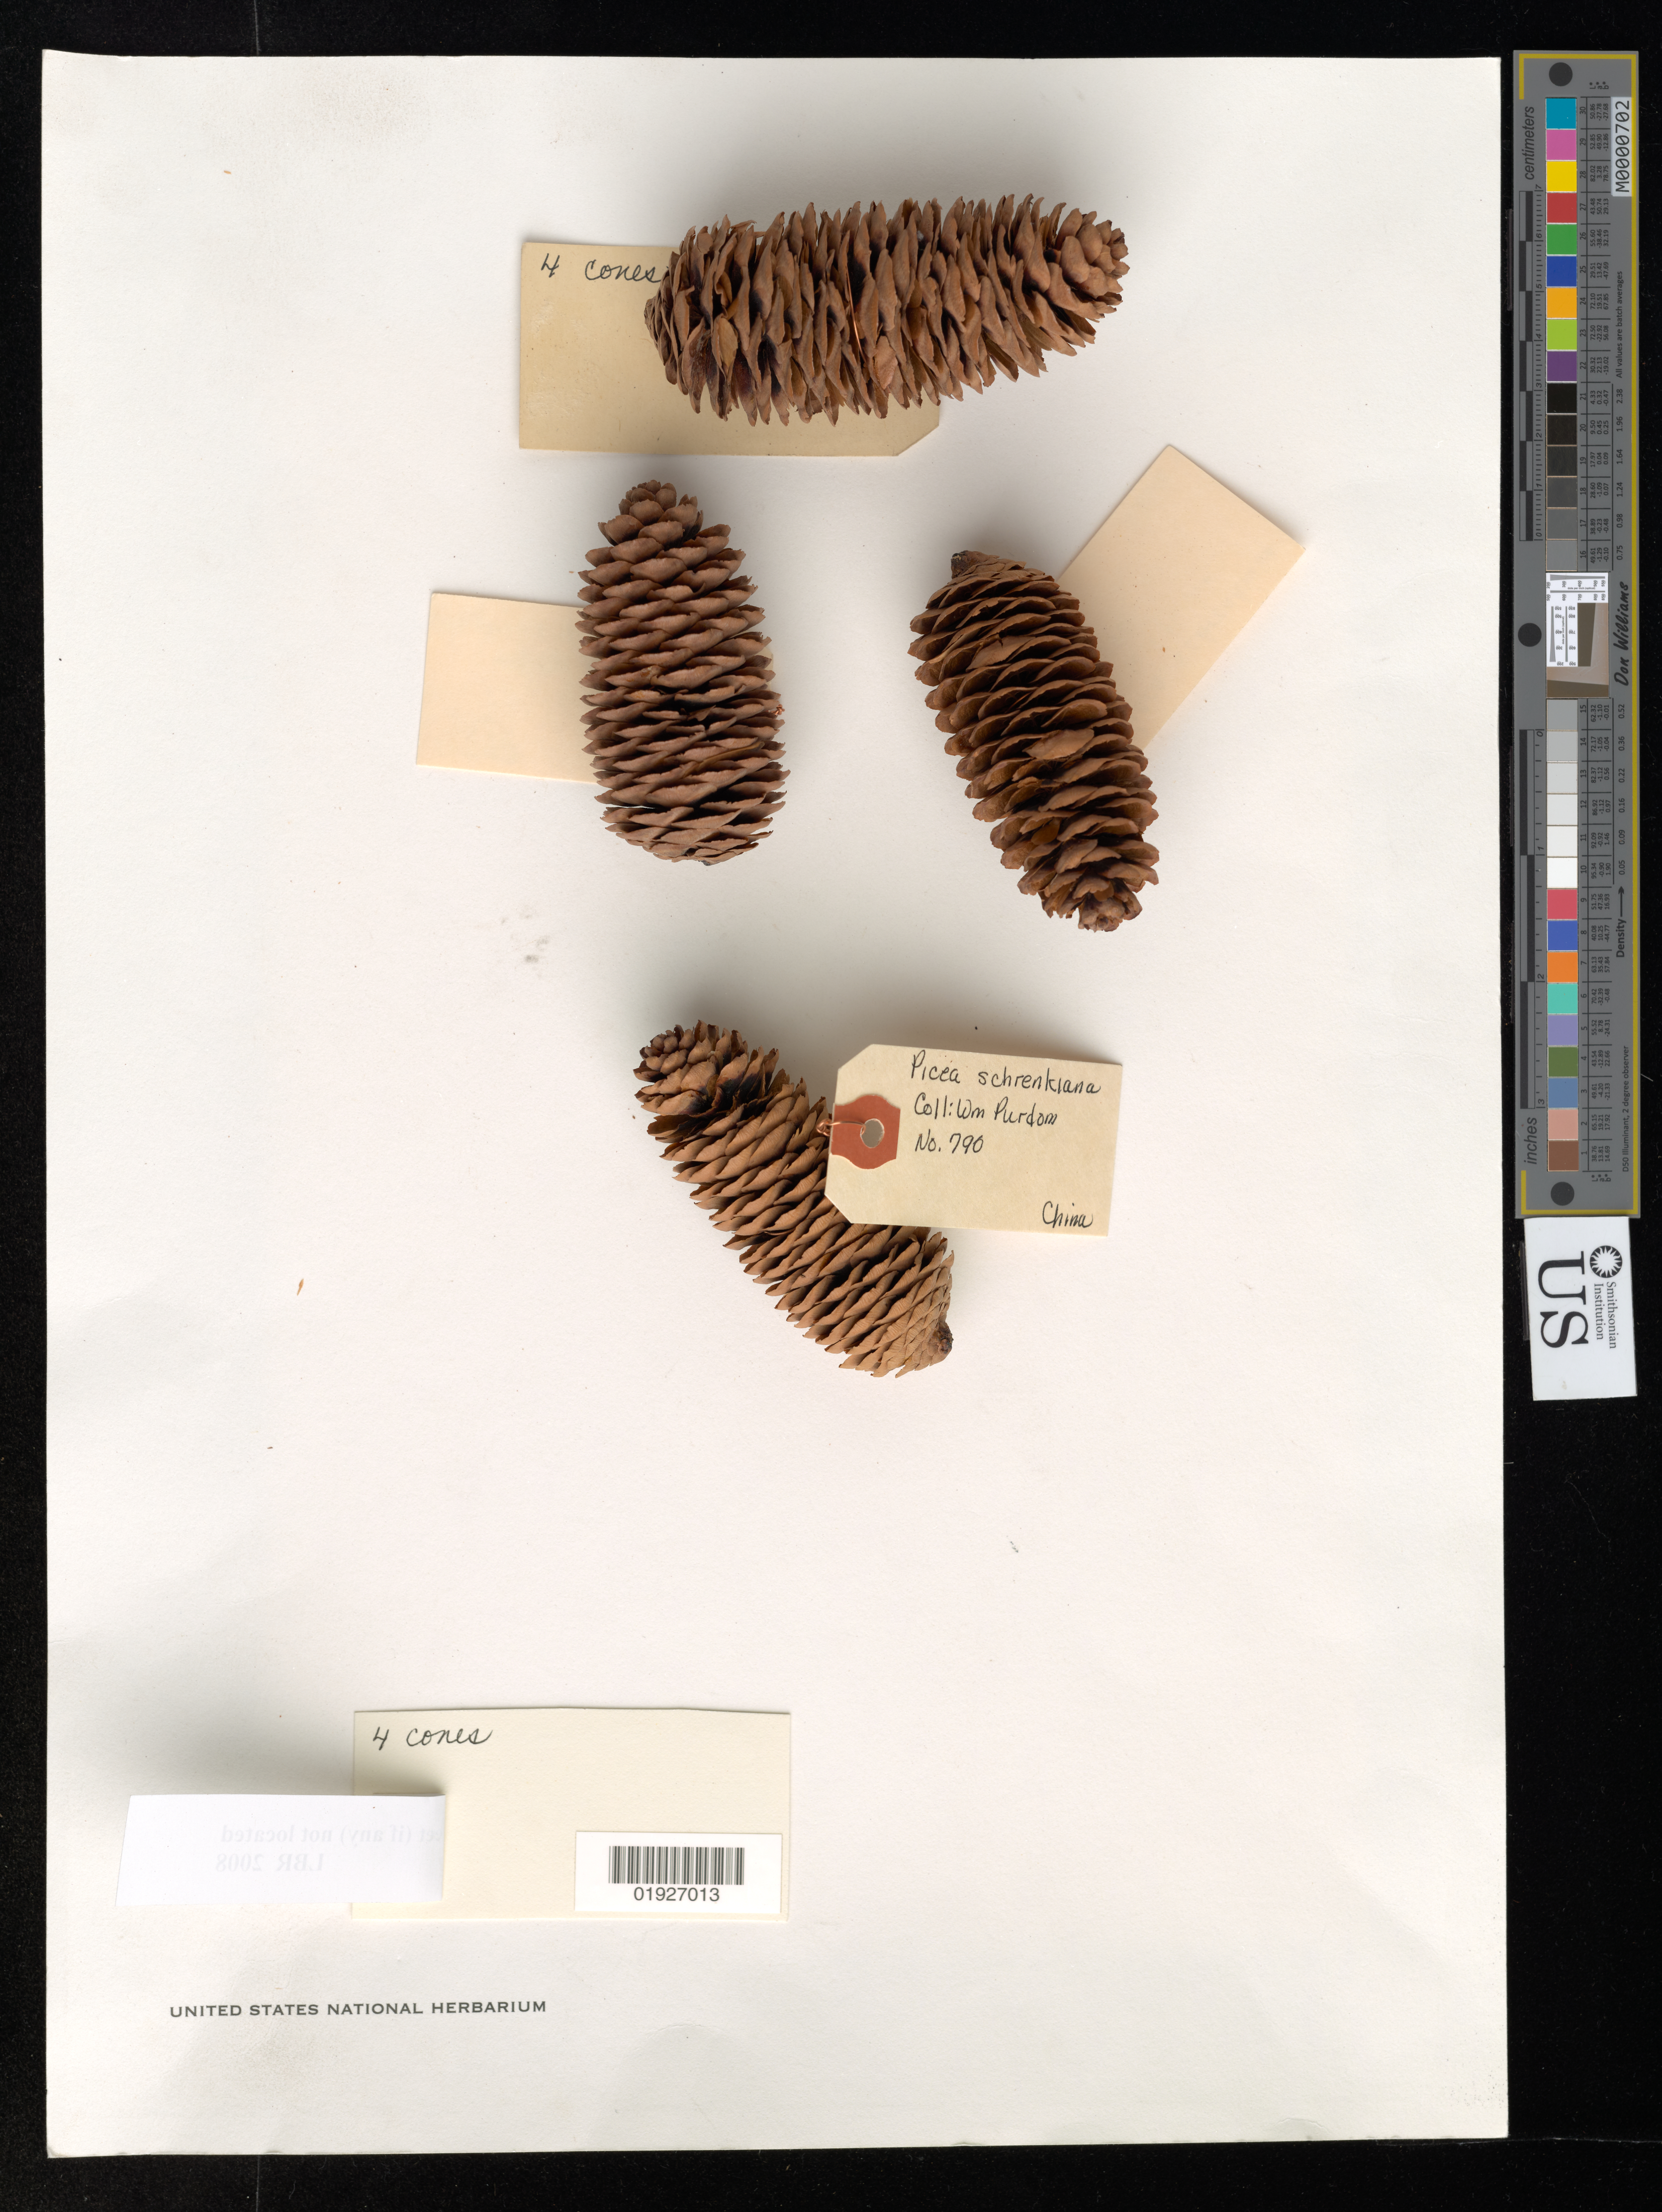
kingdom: Plantae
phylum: Tracheophyta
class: Pinopsida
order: Pinales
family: Pinaceae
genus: Picea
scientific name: Picea schrenkiana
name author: Fisch. & C.A. Mey.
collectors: W. Purdom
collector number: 790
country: China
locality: Northern China